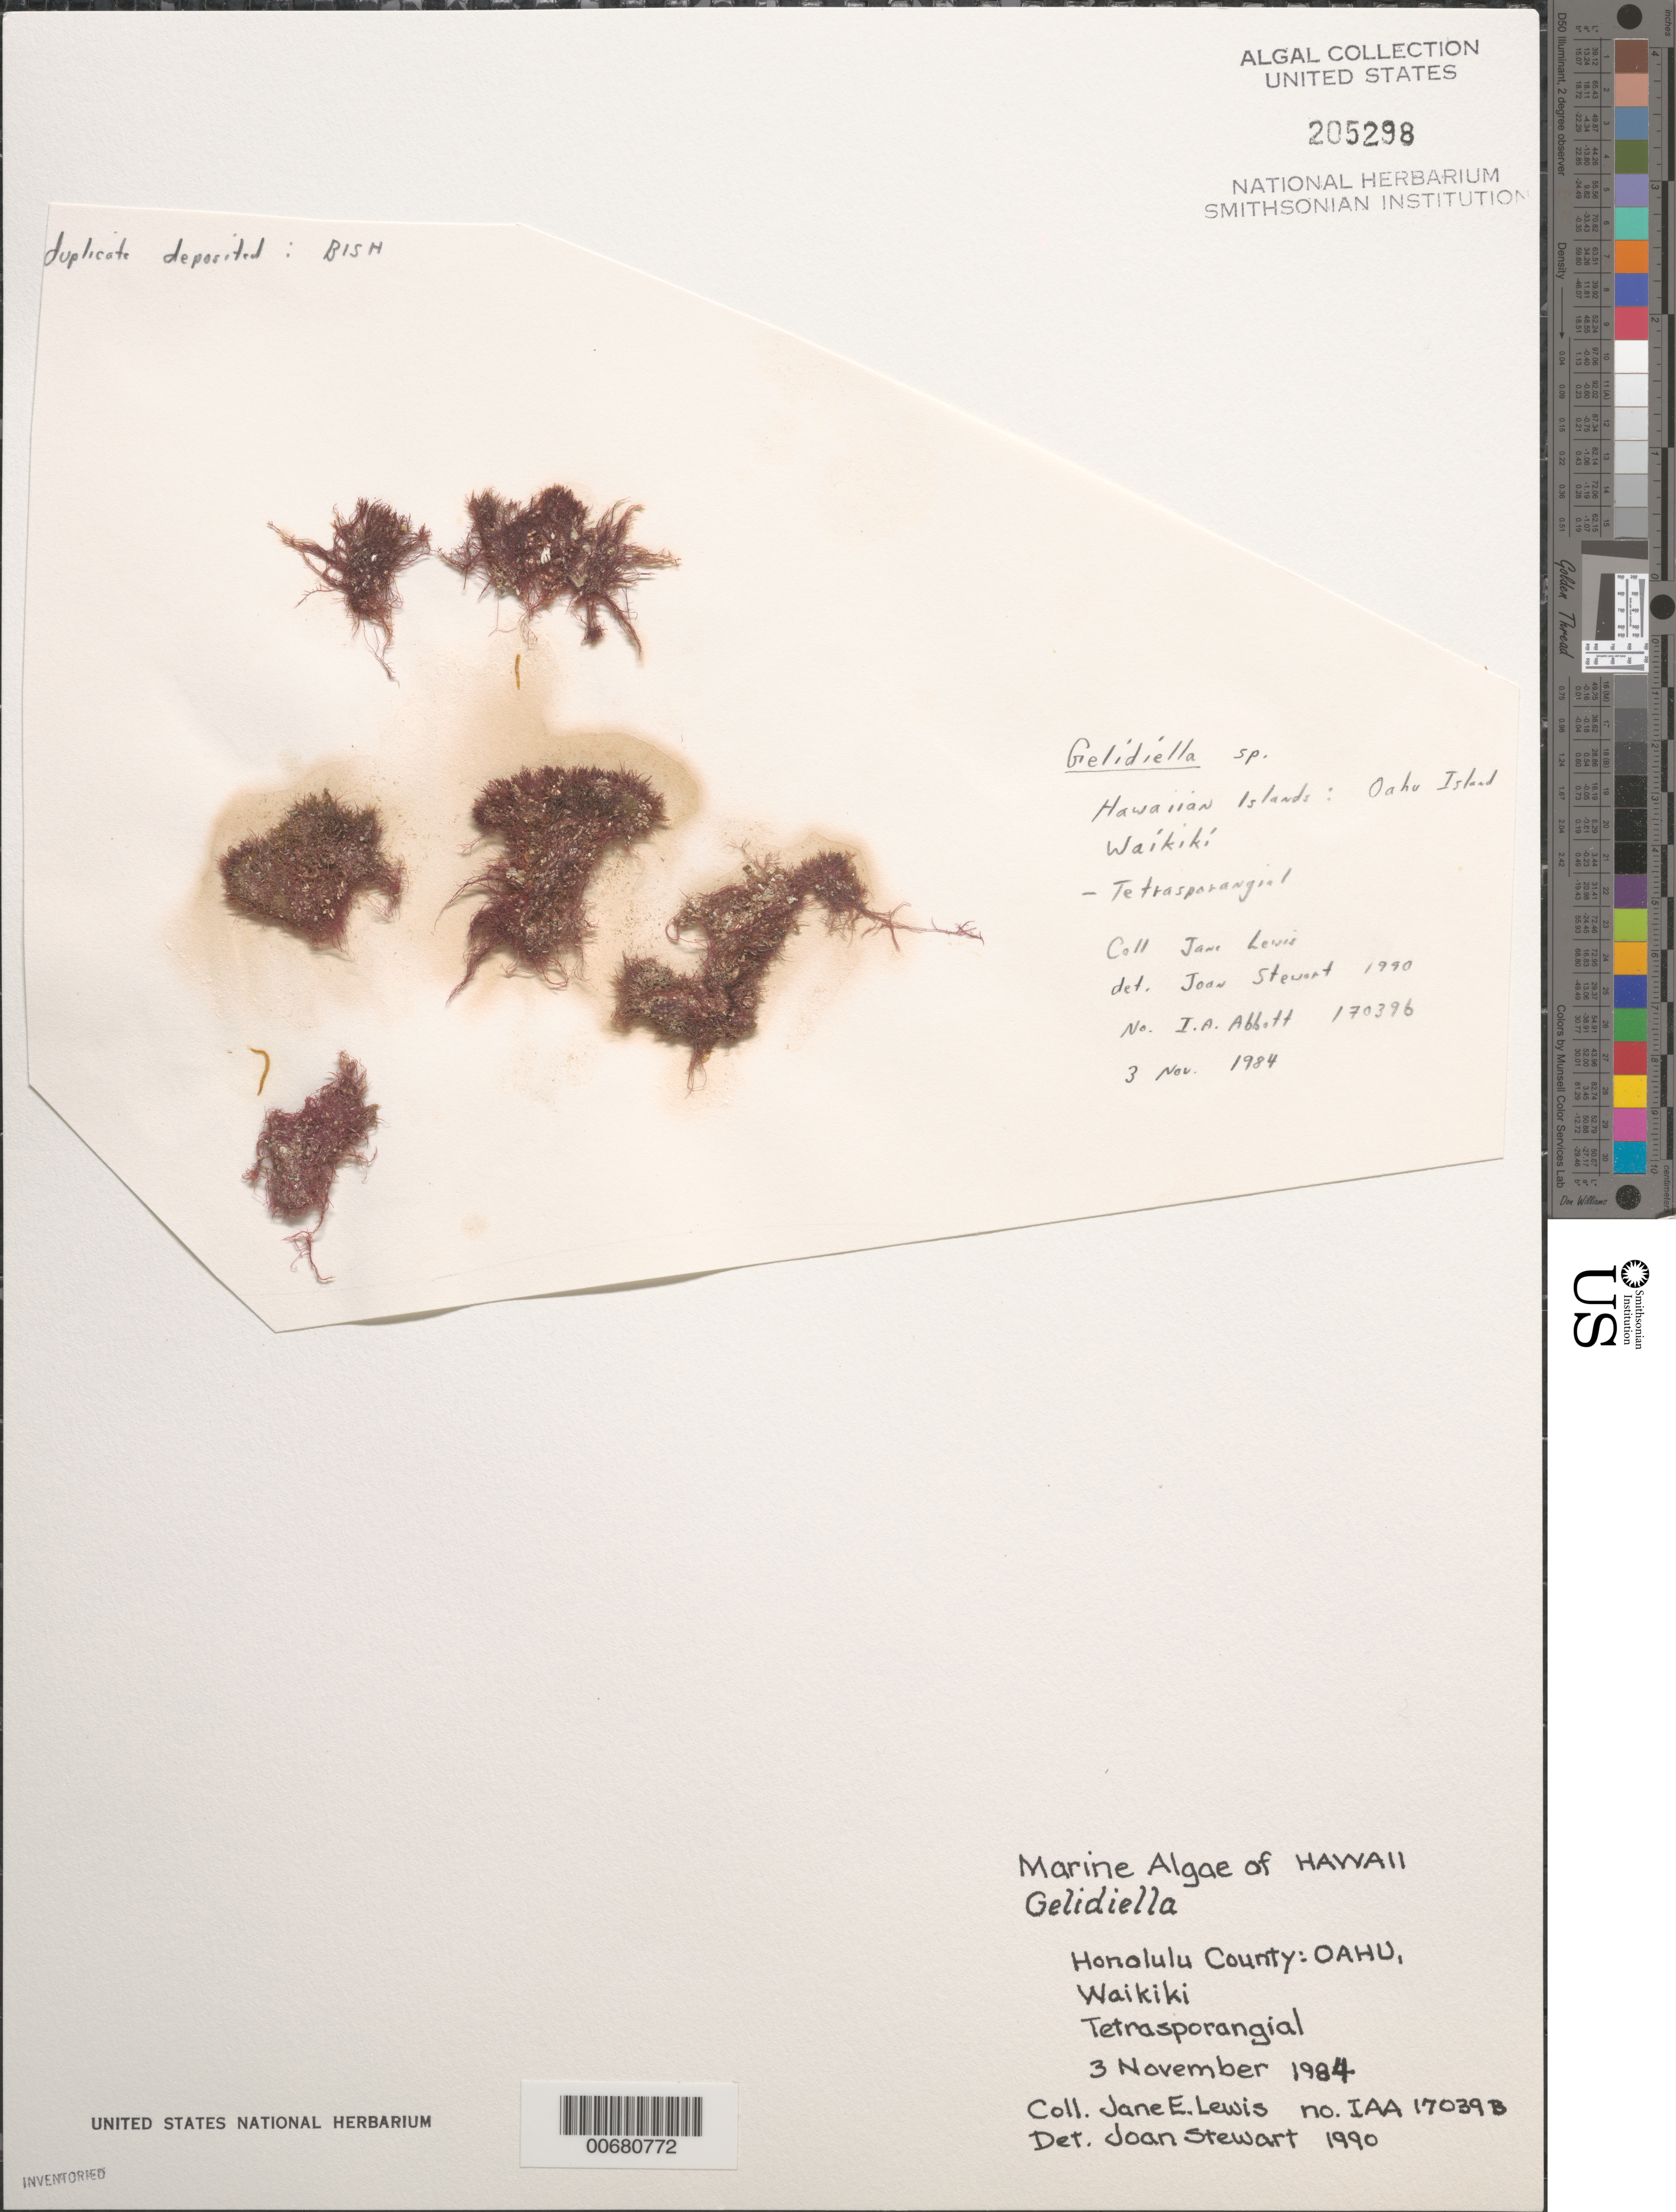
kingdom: Plantae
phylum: Rhodophyta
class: Florideophyceae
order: Gelidiales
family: Gelidiellaceae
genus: Gelidiella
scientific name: Gelidiella sp.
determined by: Stewart, Joan G.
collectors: J. Lewis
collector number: IAA 17039b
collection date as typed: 03 Nov 1984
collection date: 1984-11-03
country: United States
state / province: Hawaii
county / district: Honolulu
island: Oahu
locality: Waikiki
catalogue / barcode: US 205298